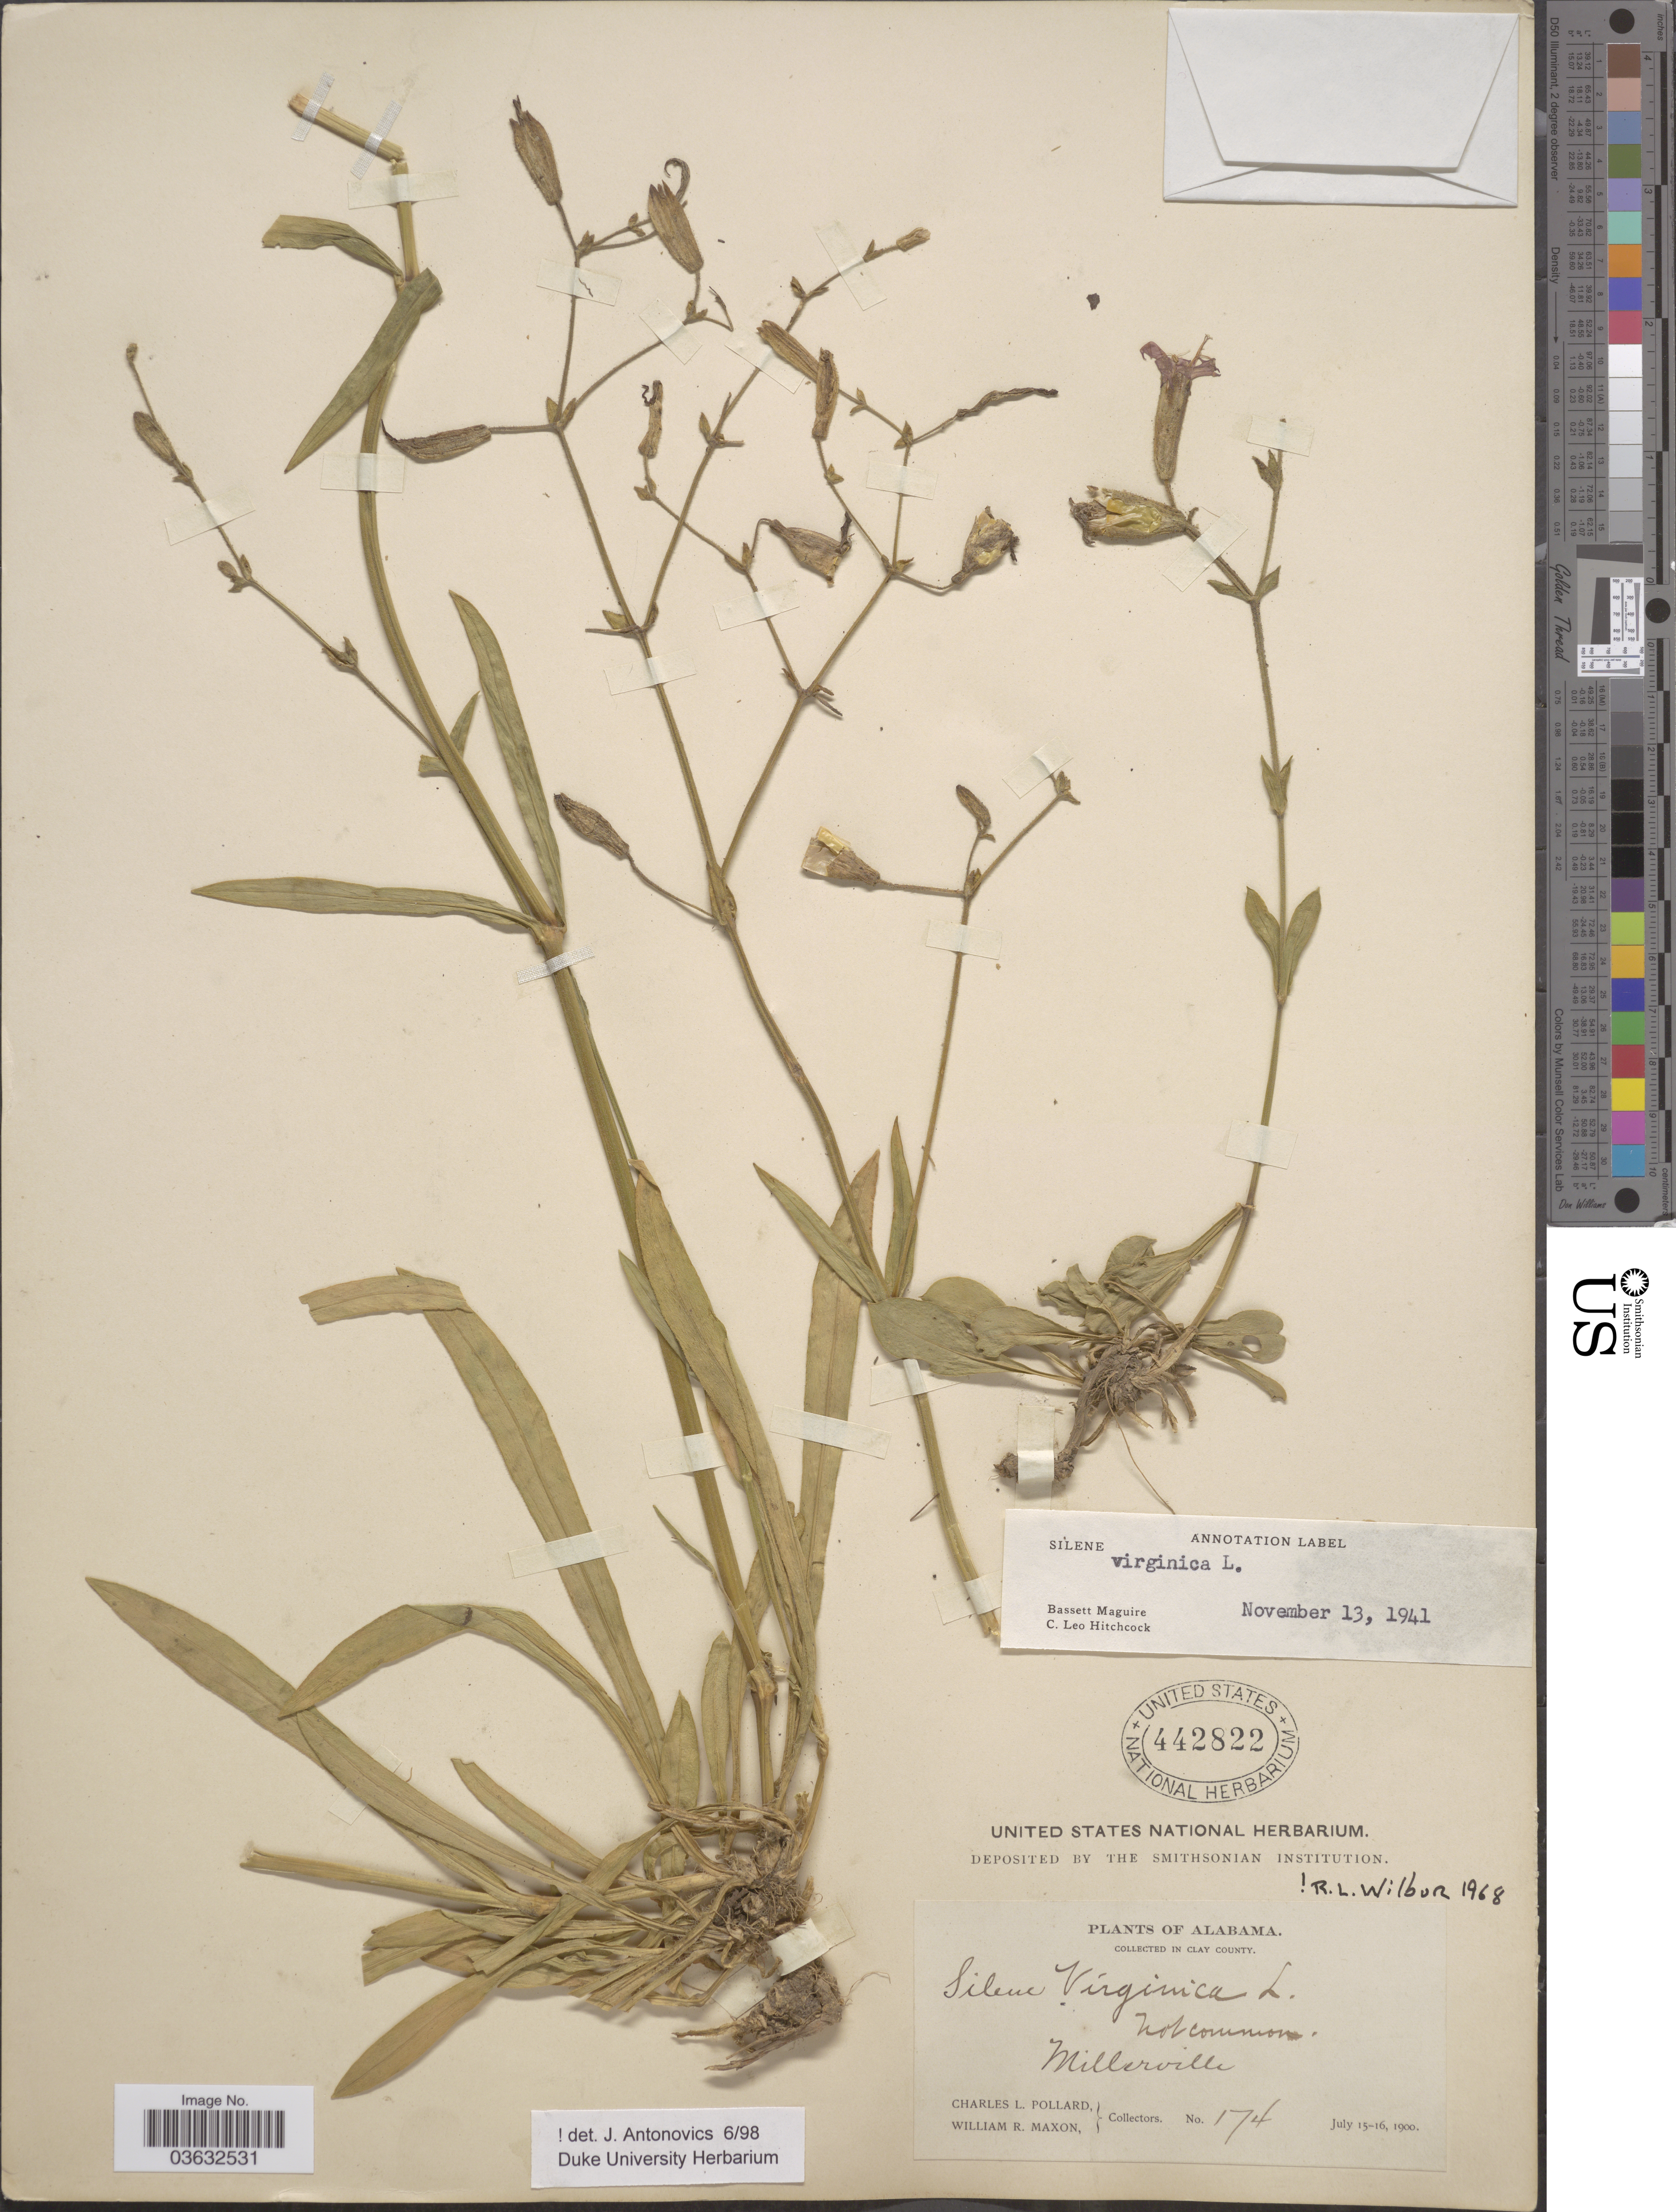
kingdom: Plantae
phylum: Tracheophyta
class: Magnoliopsida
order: Caryophyllales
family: Caryophyllaceae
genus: Silene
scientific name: Silene virginica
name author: L.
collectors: C. L. Pollard & W. R. Maxon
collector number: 174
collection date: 1900-07-15/1900-07-16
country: United States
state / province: Alabama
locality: Clay County. Millerville.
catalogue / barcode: US 442822